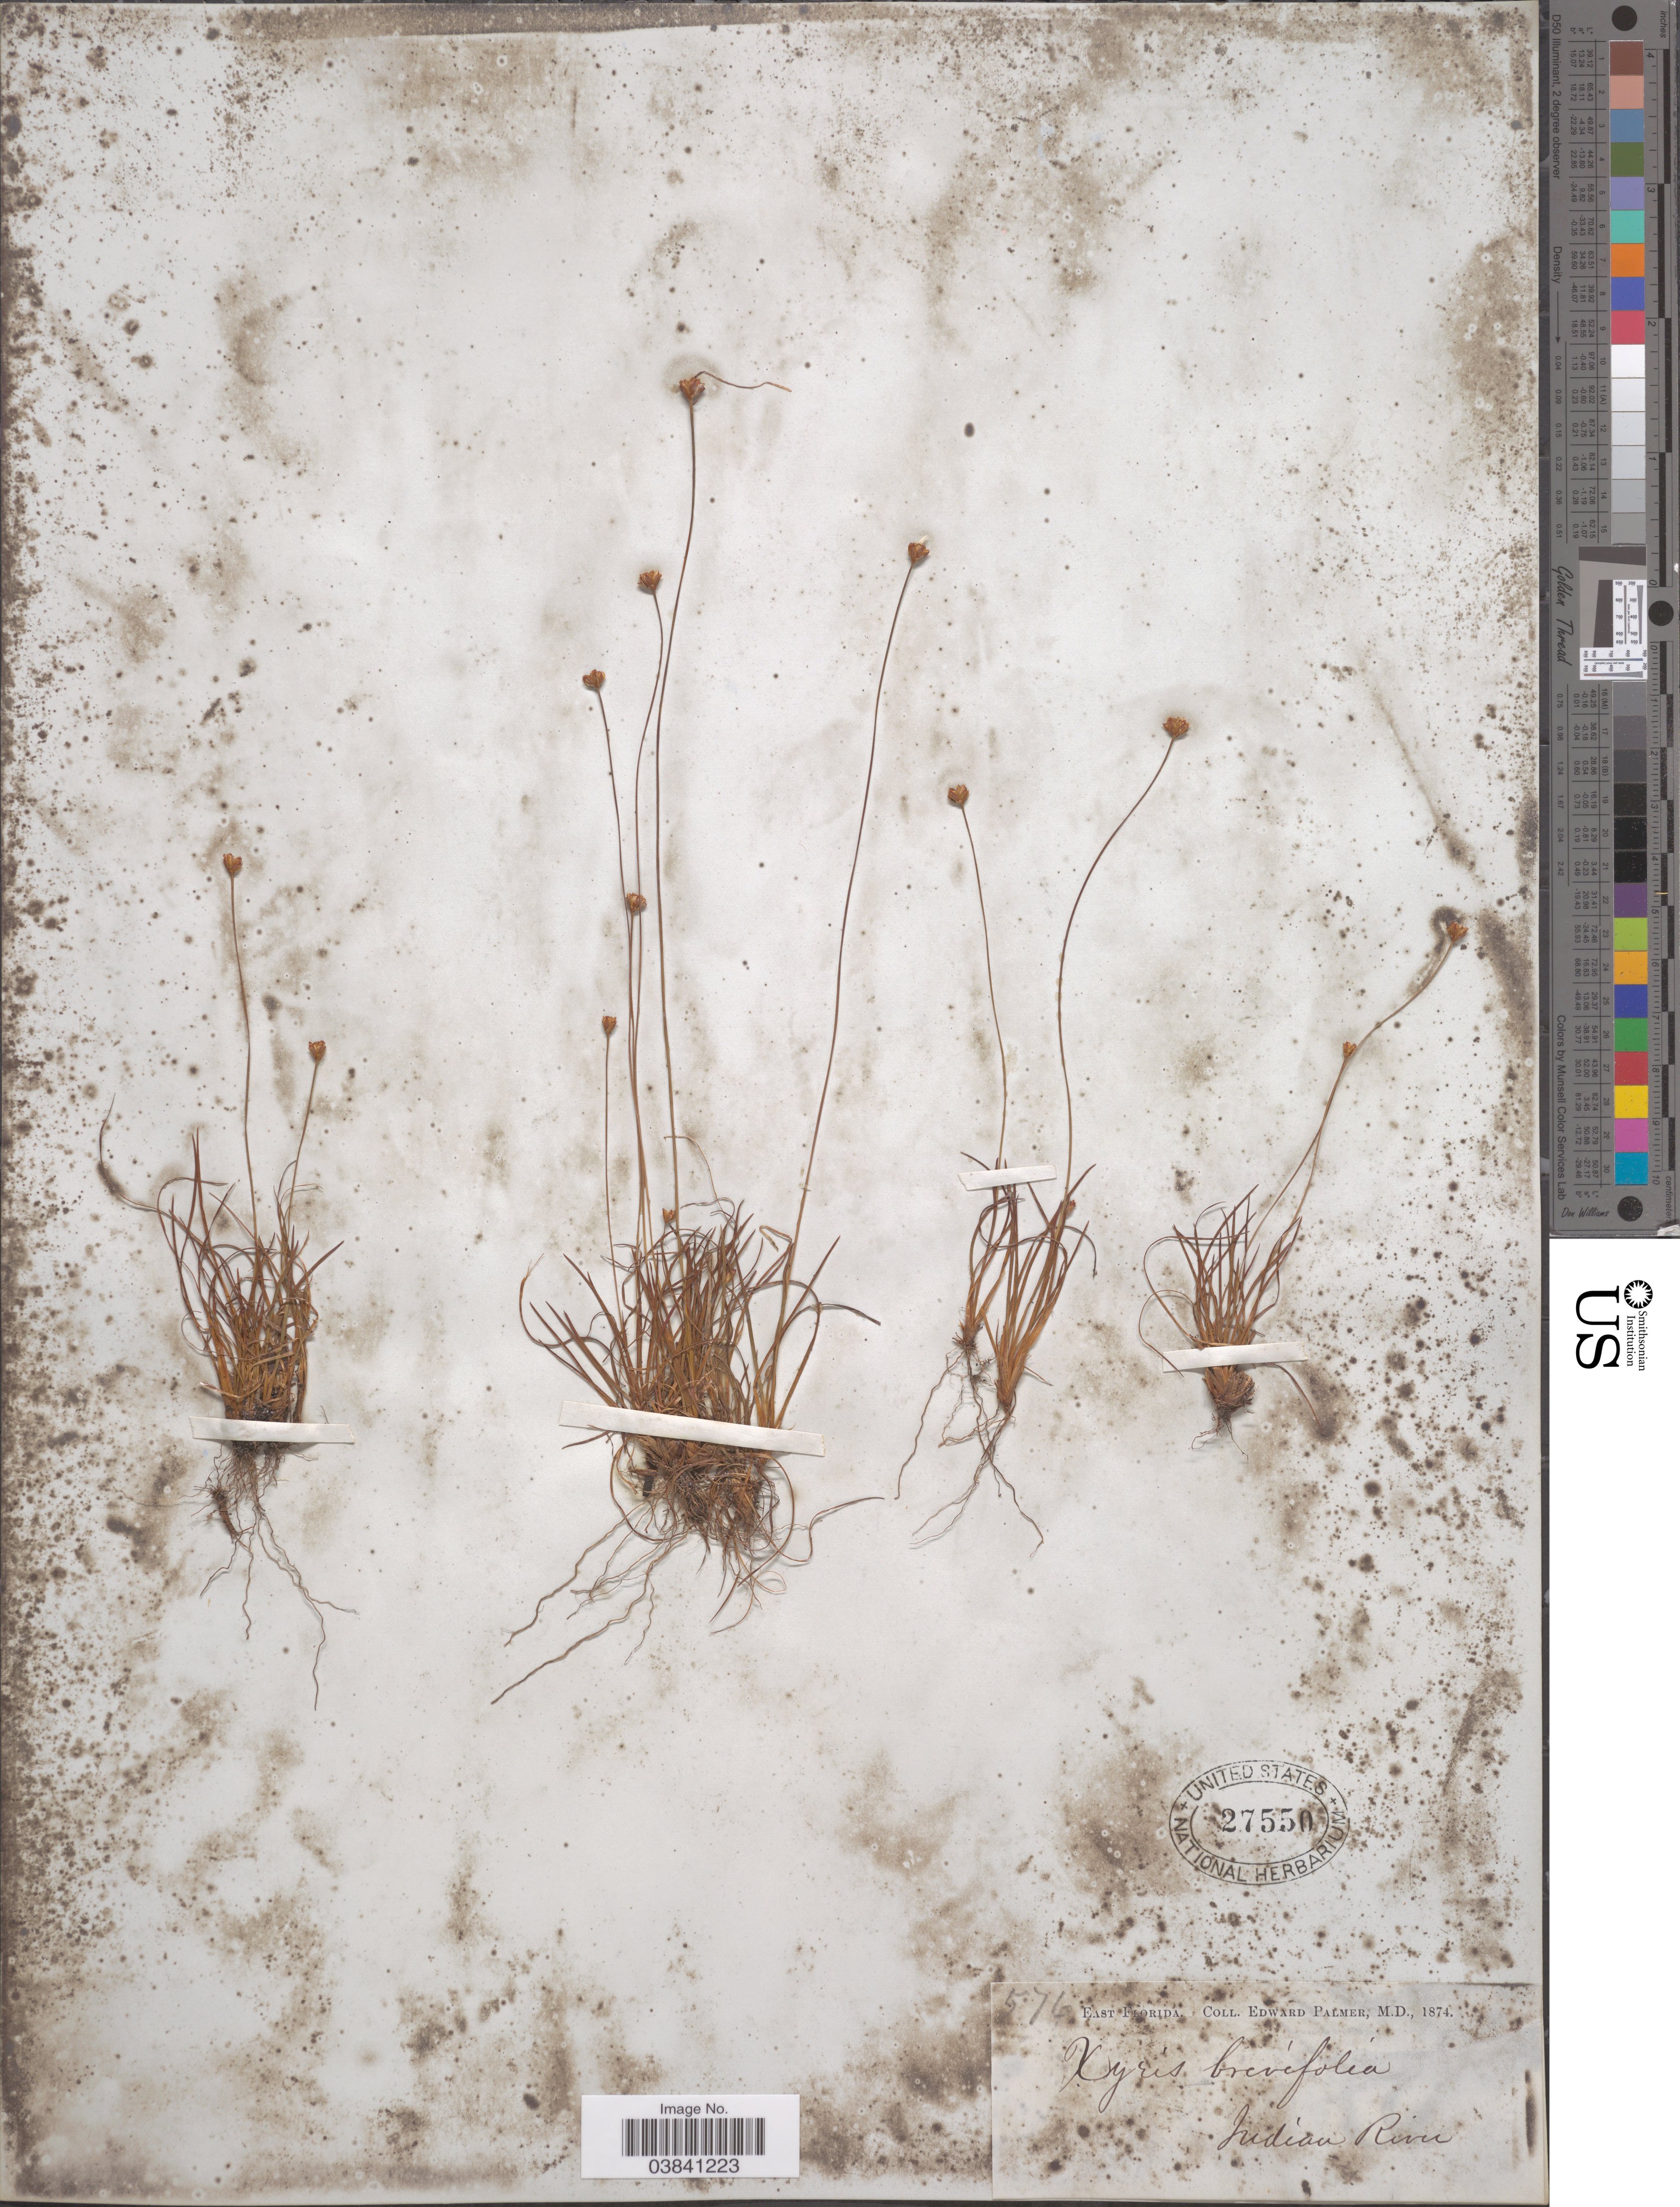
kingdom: Plantae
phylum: Tracheophyta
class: Liliopsida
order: Poales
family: Xyridaceae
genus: Xyris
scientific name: Xyris brevifolia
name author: Michx.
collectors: E. Palmer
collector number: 576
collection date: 1874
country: United States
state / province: Florida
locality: East Florida. Indian River.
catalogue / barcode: US 27550